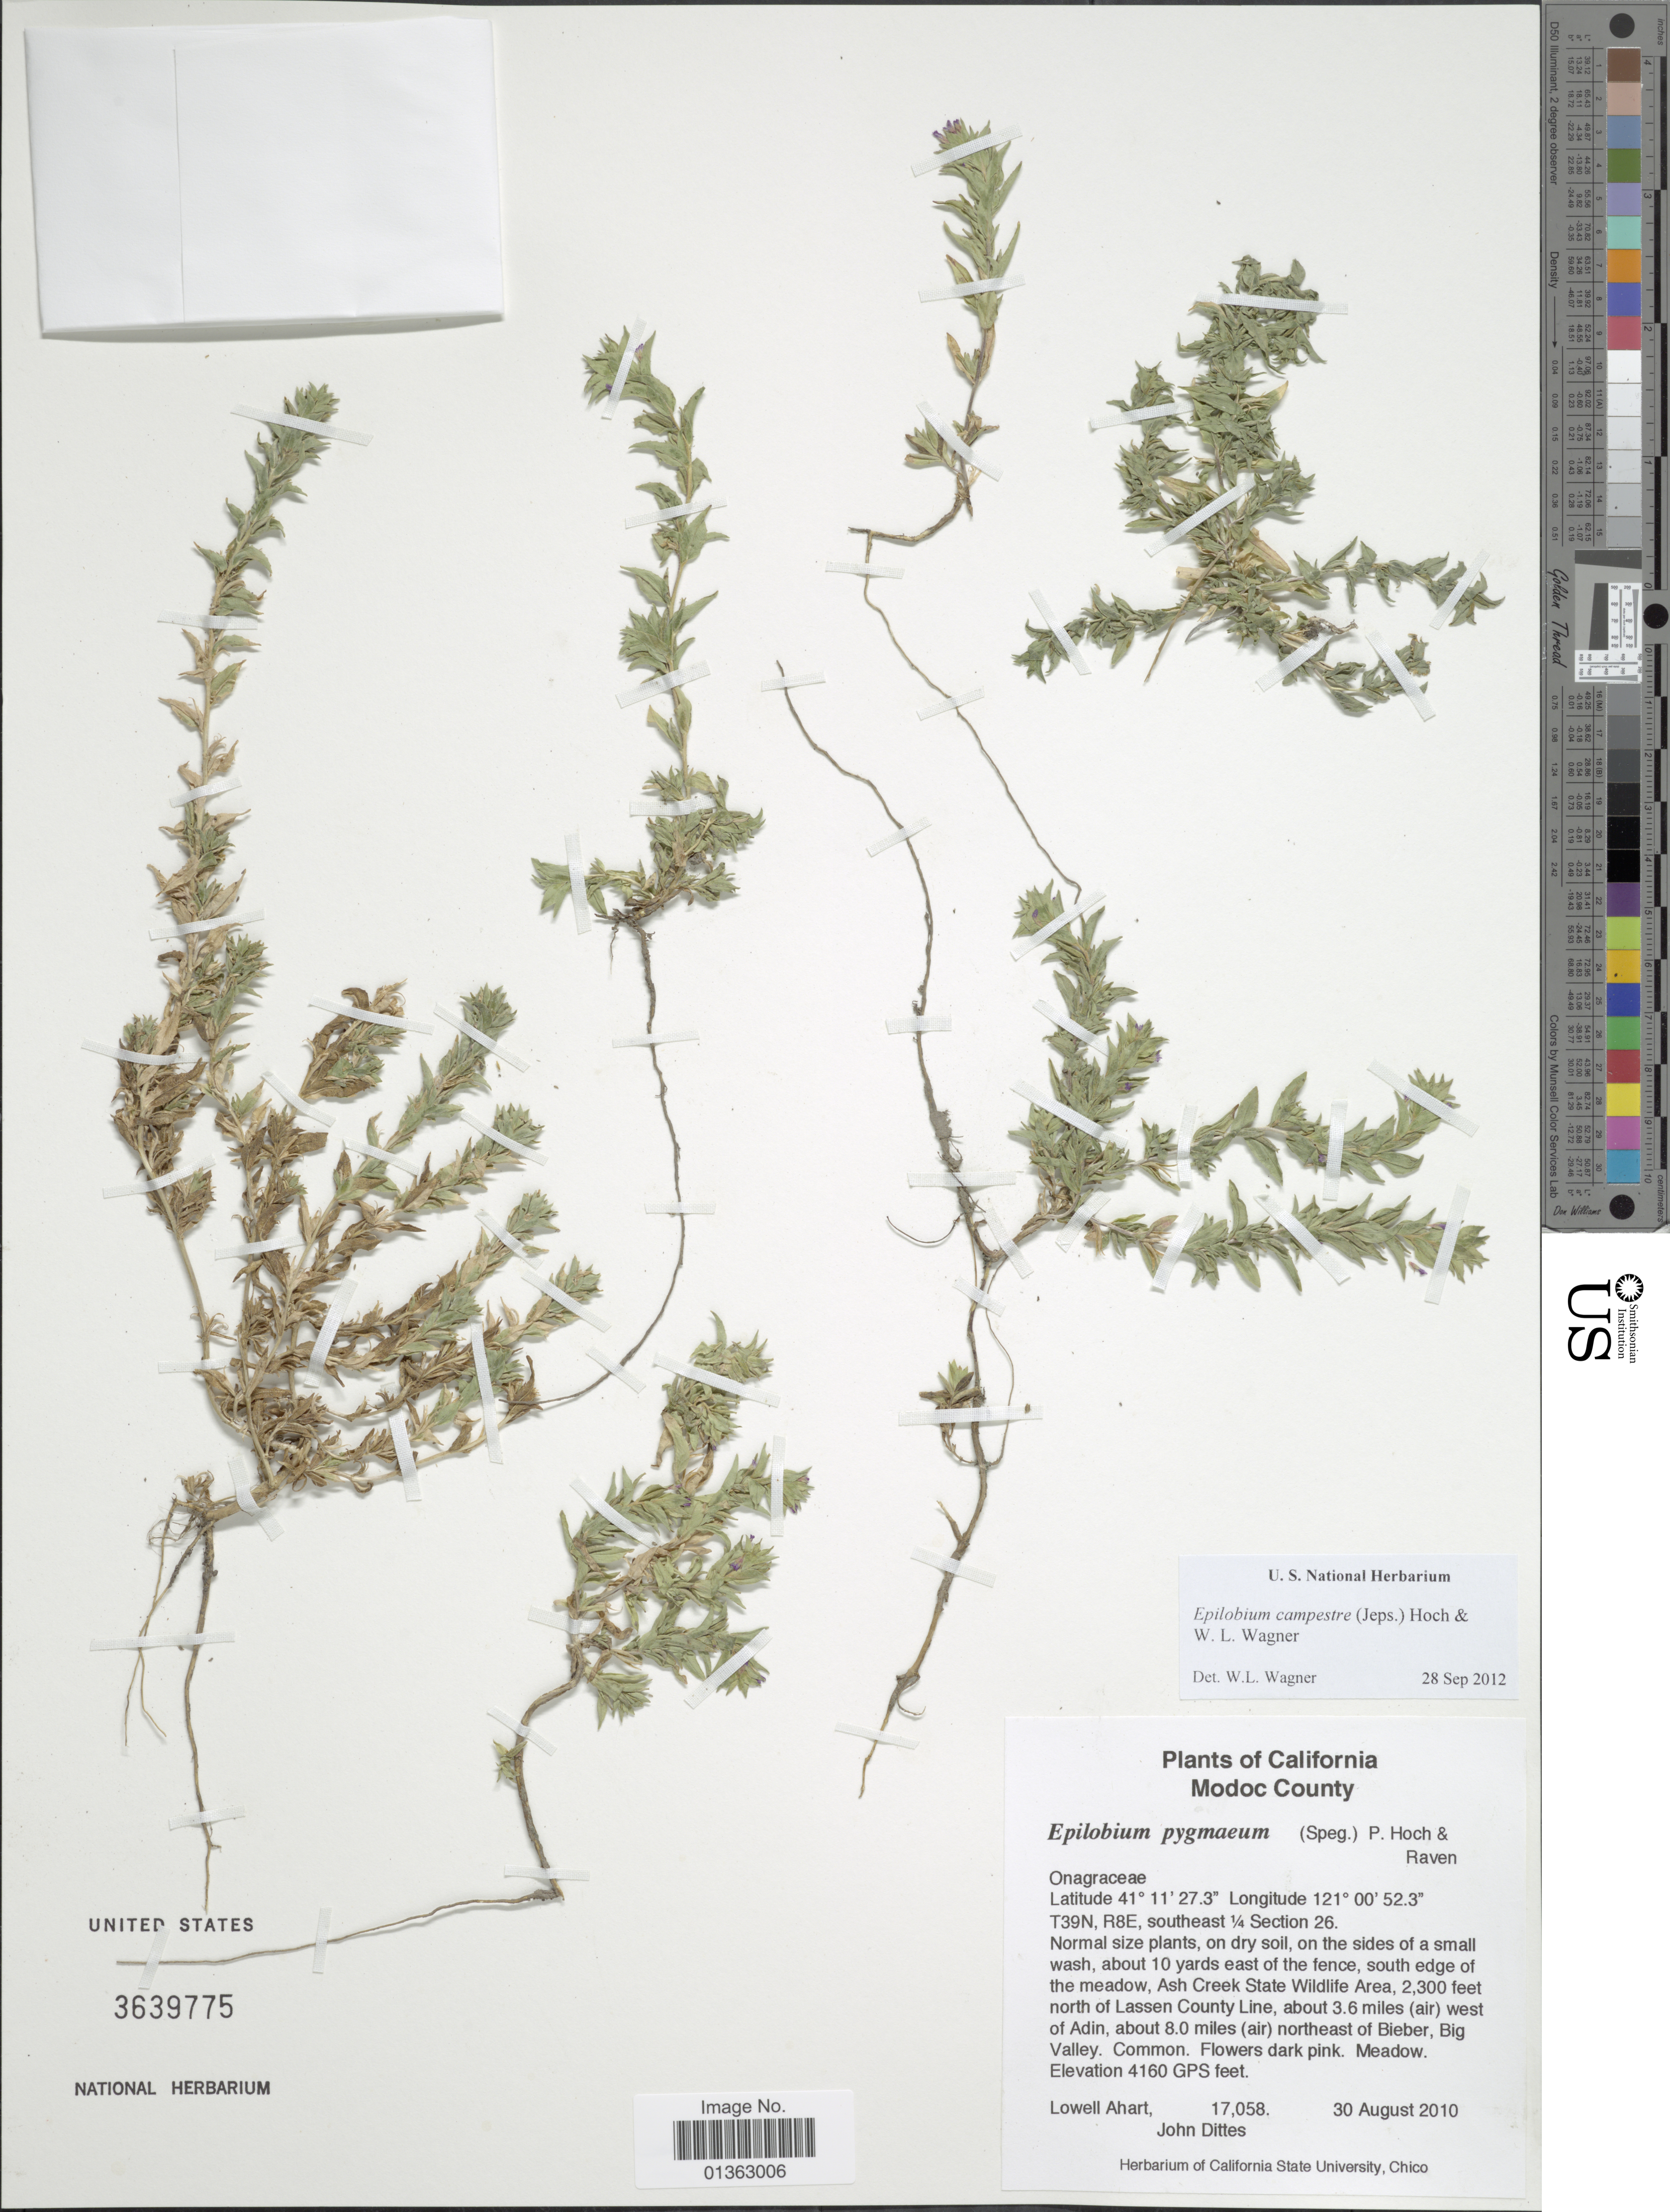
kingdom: Plantae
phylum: Tracheophyta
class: Magnoliopsida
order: Myrtales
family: Onagraceae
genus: Epilobium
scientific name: Epilobium campestre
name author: (Jeps.) Hoch & W.L. Wagner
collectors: L. Ahart & J. Dittes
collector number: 17058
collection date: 2010-08-30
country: United States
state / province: California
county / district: Modoc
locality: Modoc County. On the sides of a small wash, about 10 yards east of the fence, south edge of the meadow, Ash Creek State Wildlife Area, 2,300 feet north of Lassen County Line, about 3.6 miles (air) west of Adin, about 8.0 miles (air) northeast of Bieber, Big Valley.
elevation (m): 1268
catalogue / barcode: US 3639775